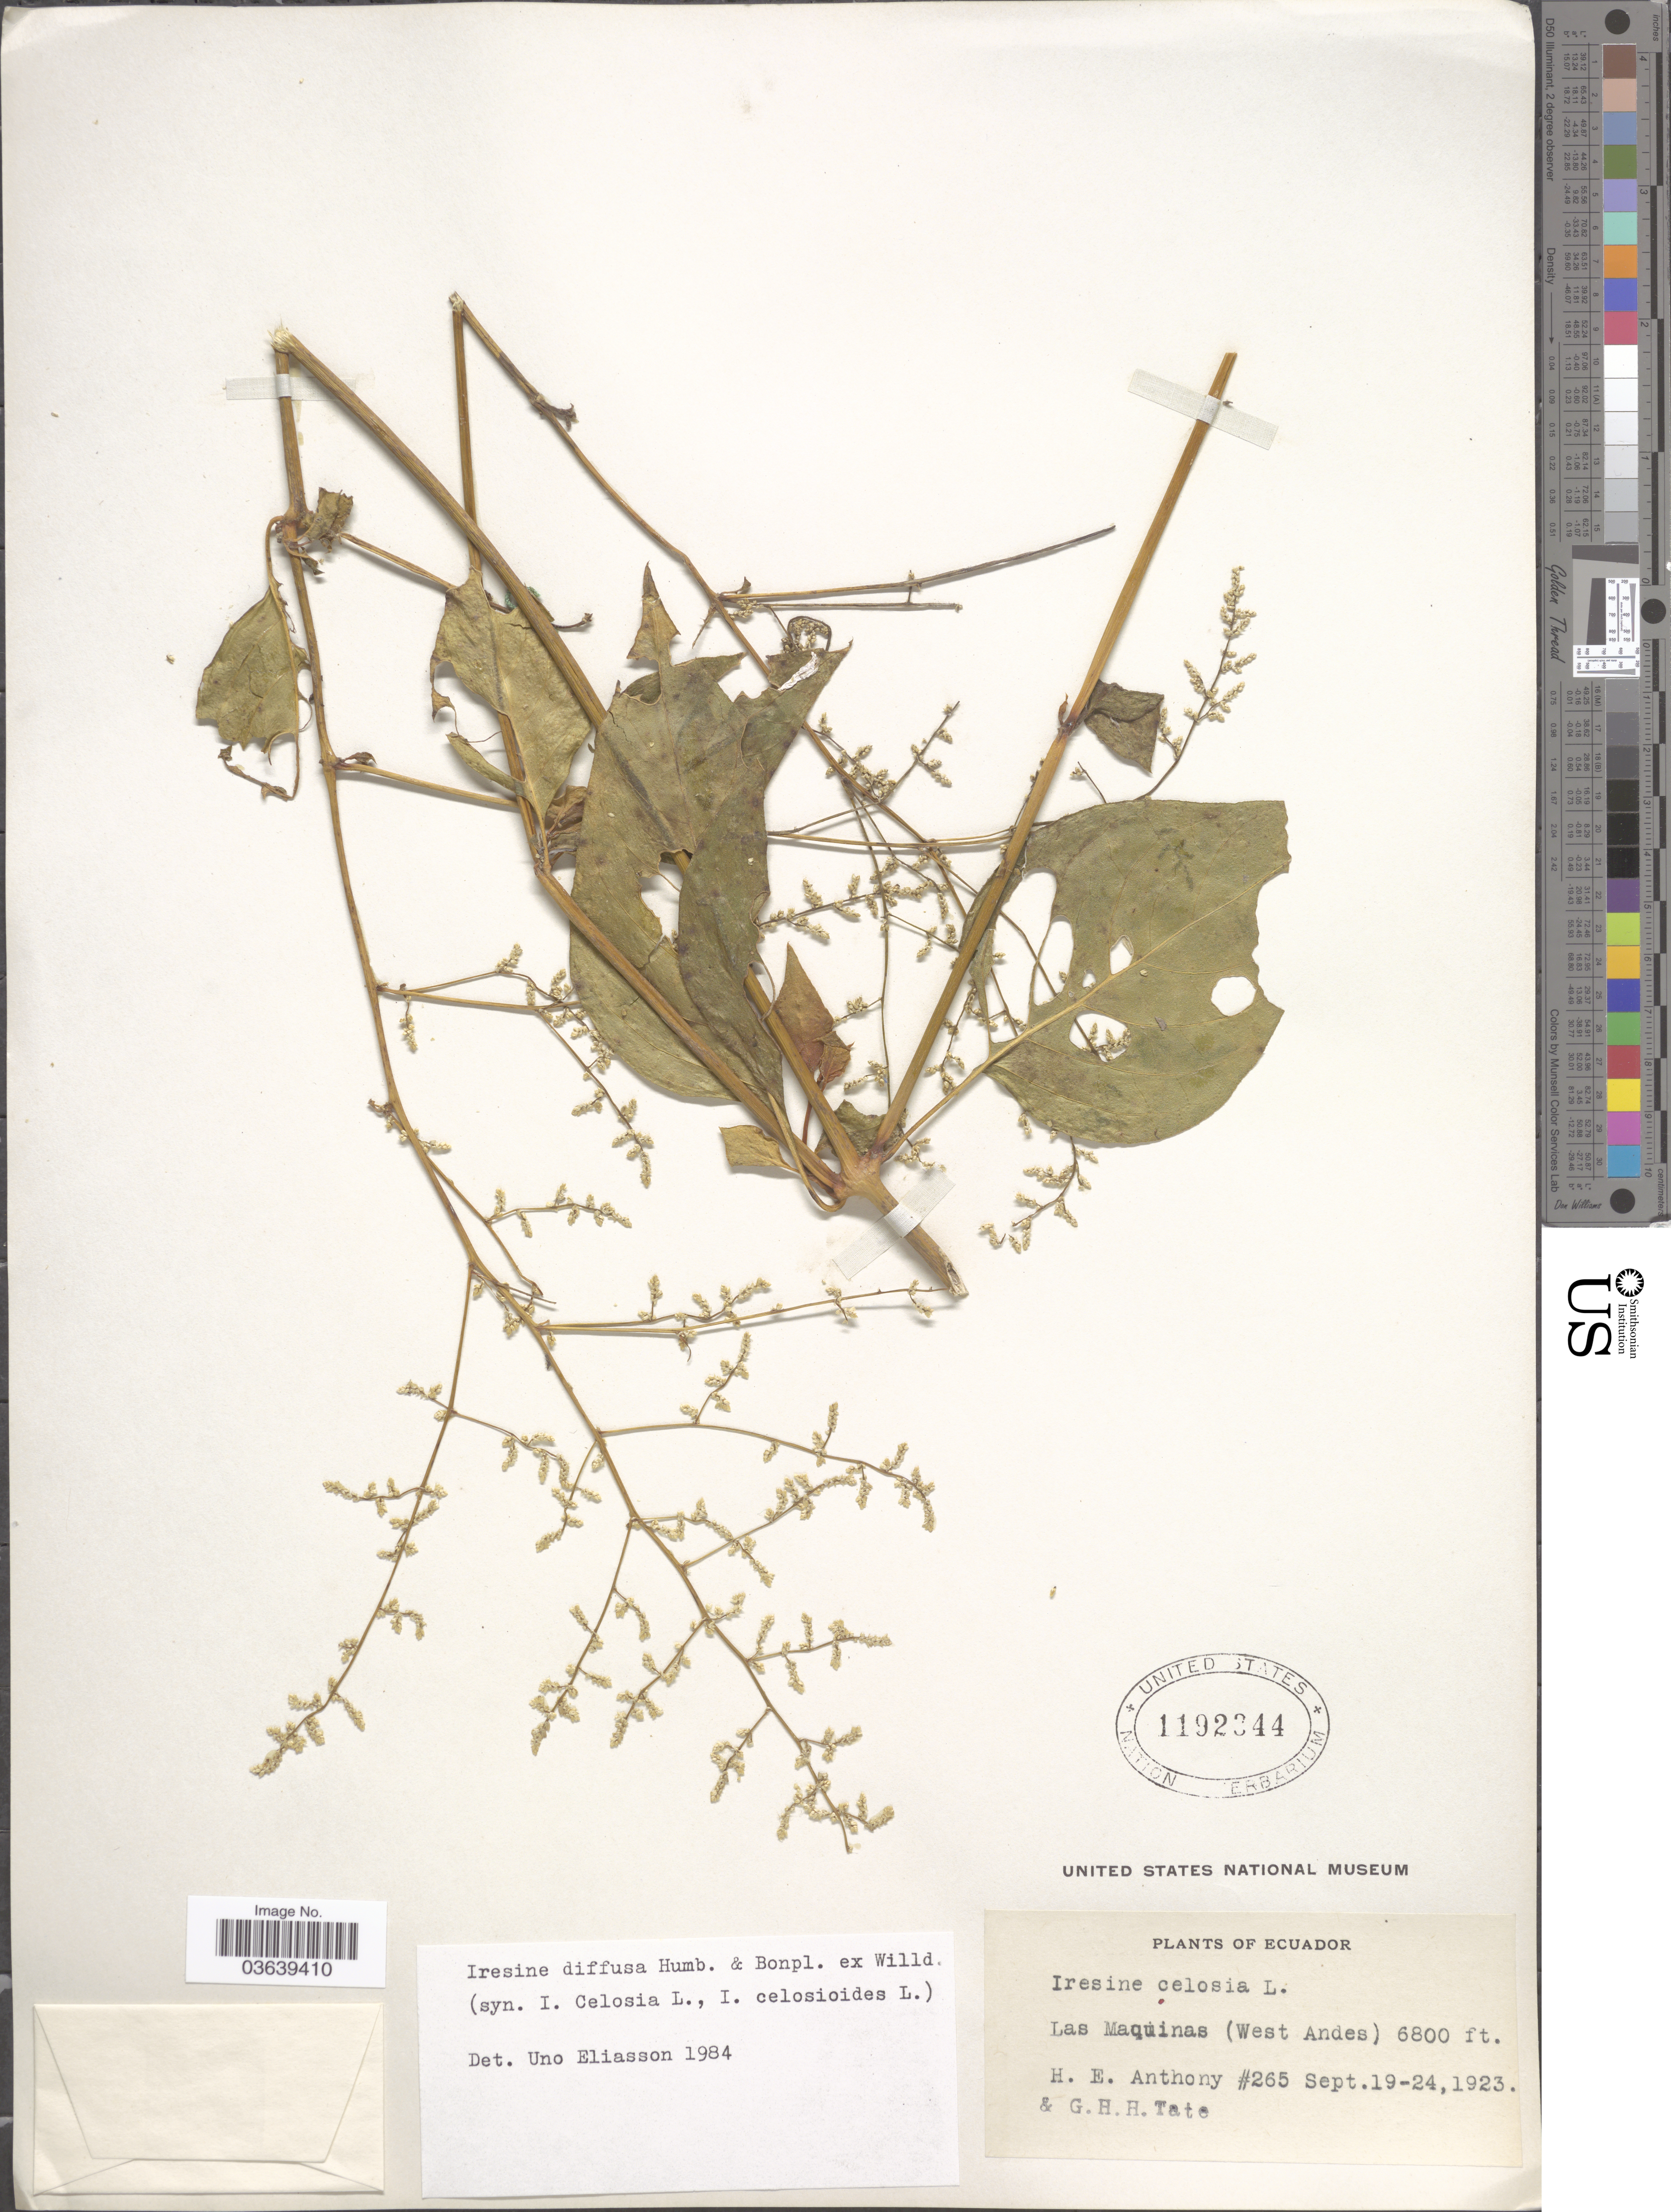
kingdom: Plantae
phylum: Tracheophyta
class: Magnoliopsida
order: Caryophyllales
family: Amaranthaceae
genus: Iresine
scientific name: Iresine diffusa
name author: Humb. & Bonpl. ex Willd.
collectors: H. E. Anthony & G. H. H.Tate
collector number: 265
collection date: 1923-09-19/1923-09-24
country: Ecuador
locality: Las Maquinas (West Andes).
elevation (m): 2073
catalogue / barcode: US 1192344